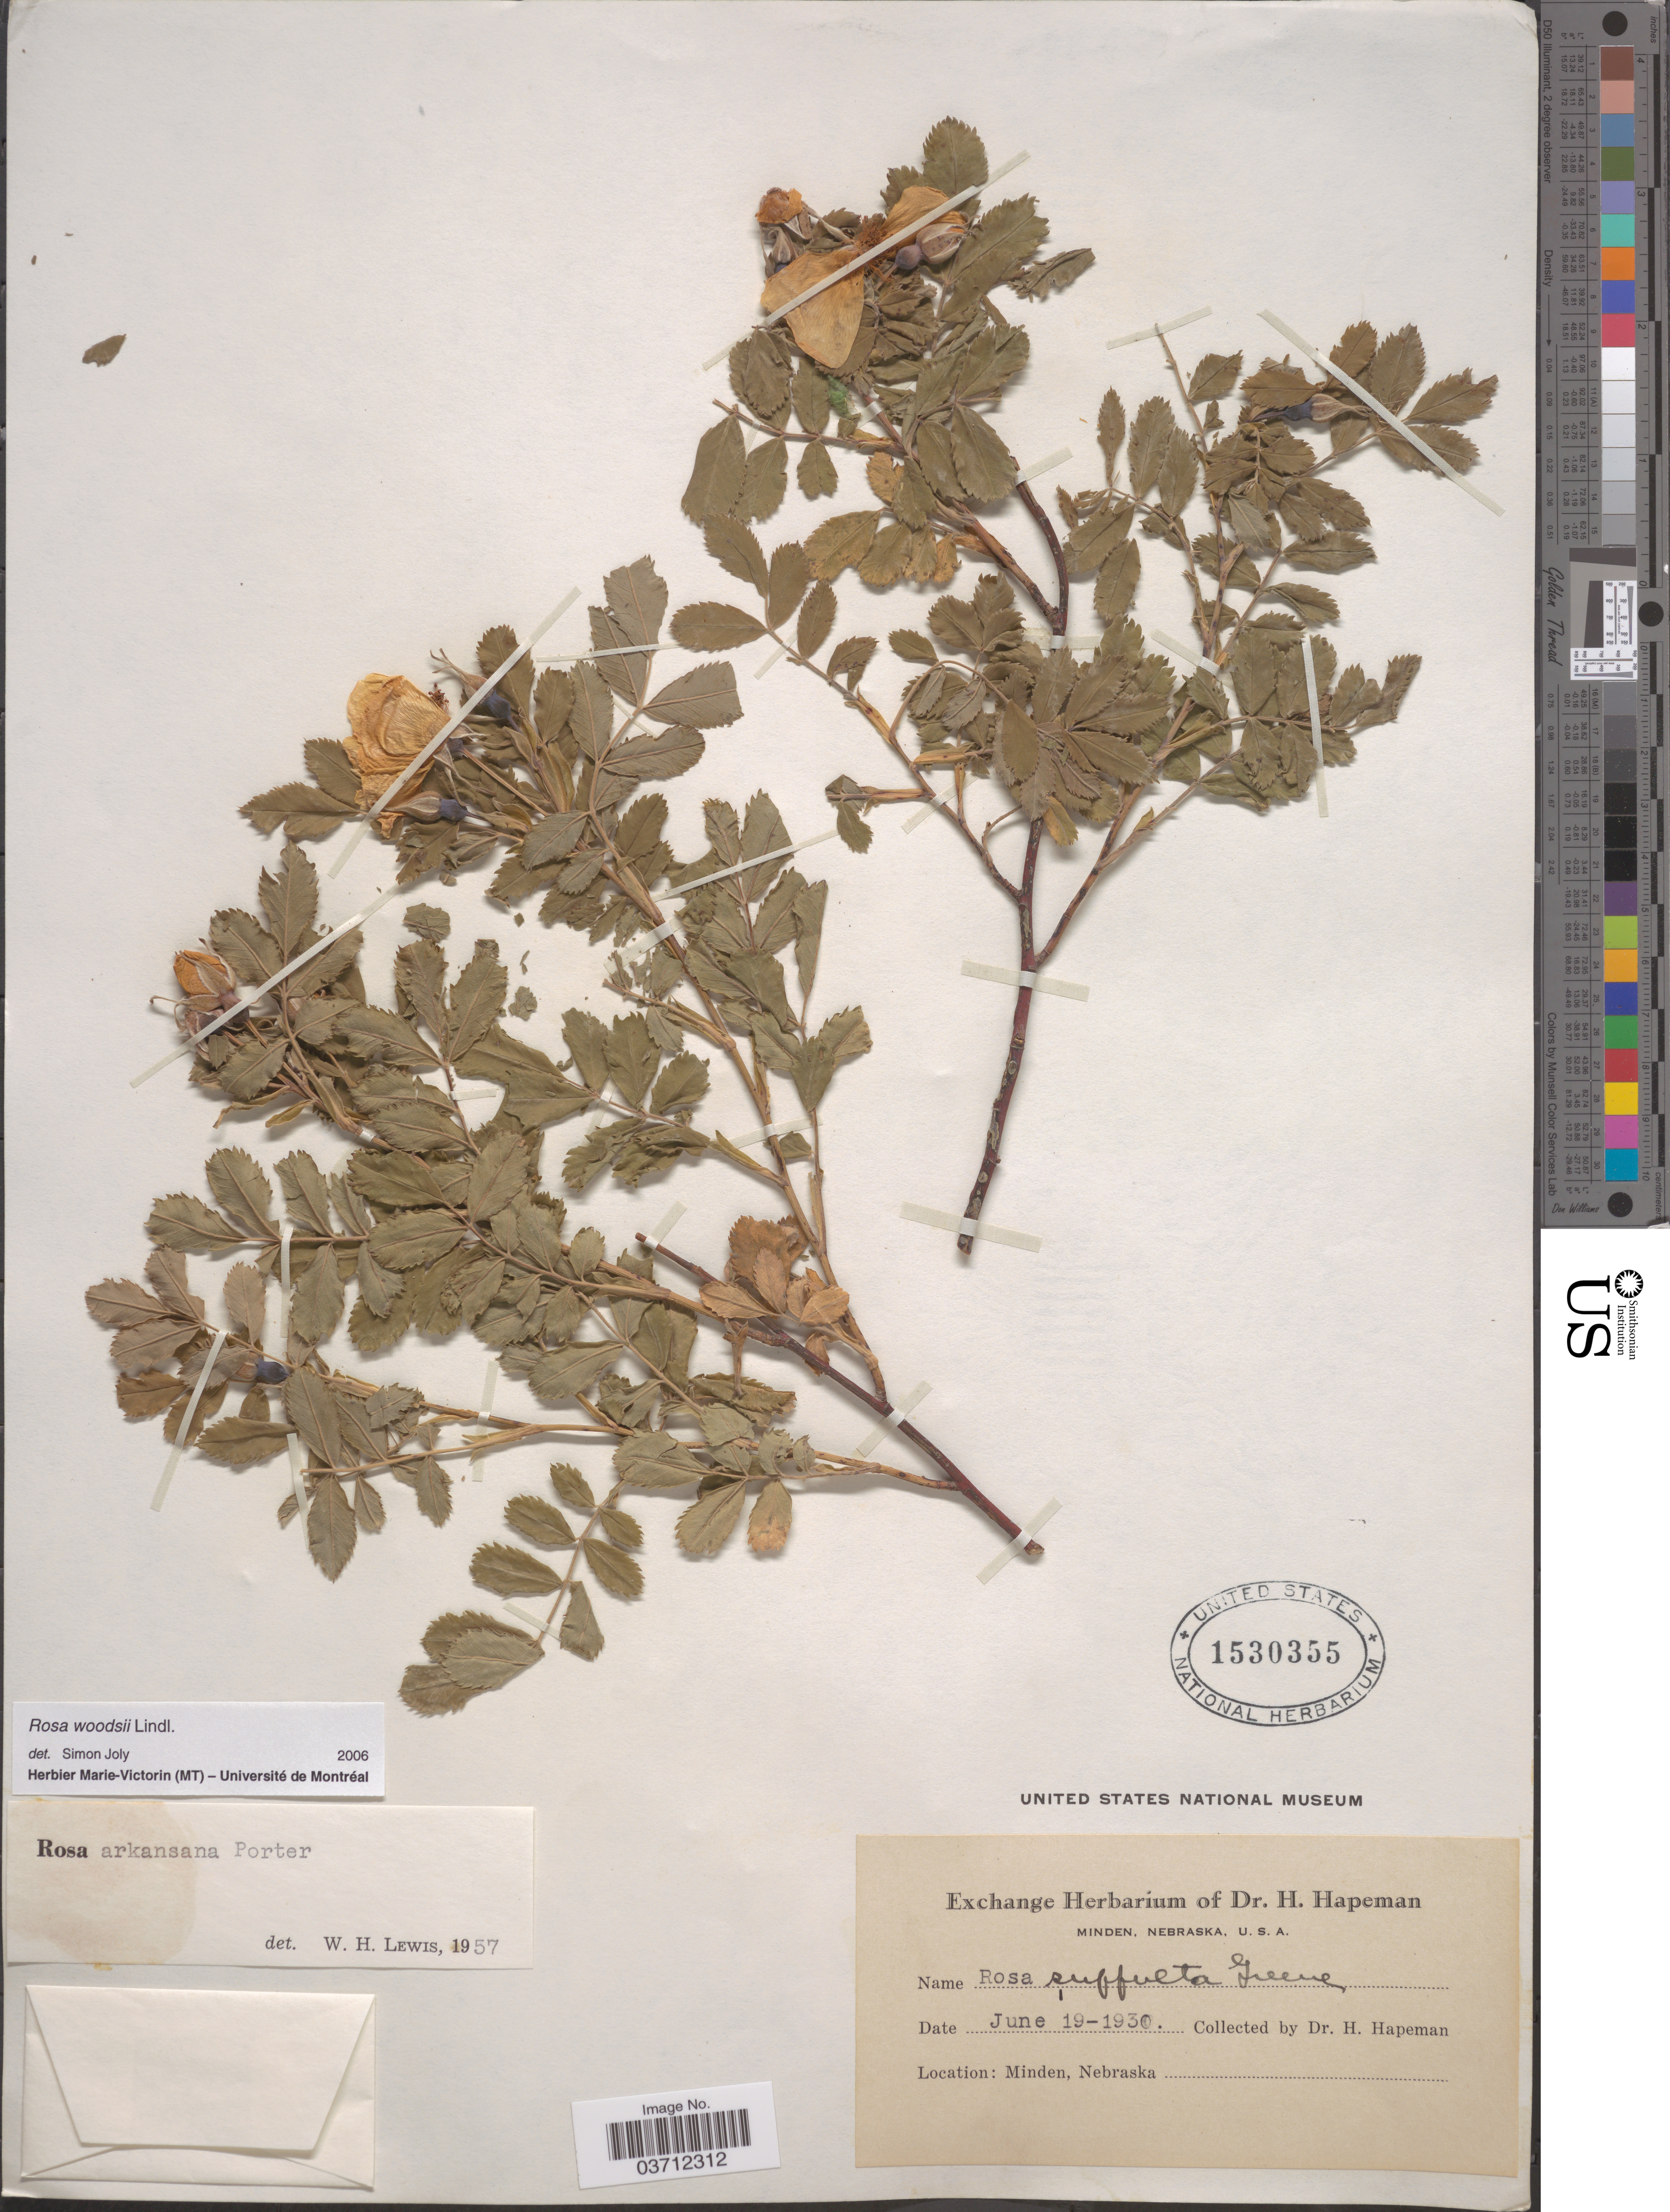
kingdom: Plantae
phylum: Tracheophyta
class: Magnoliopsida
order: Rosales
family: Rosaceae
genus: Rosa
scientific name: Rosa woodsii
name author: Lindl.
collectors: H. Hapeman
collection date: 1930-06-19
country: United States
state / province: Nebraska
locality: Minden.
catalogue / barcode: US 1530355